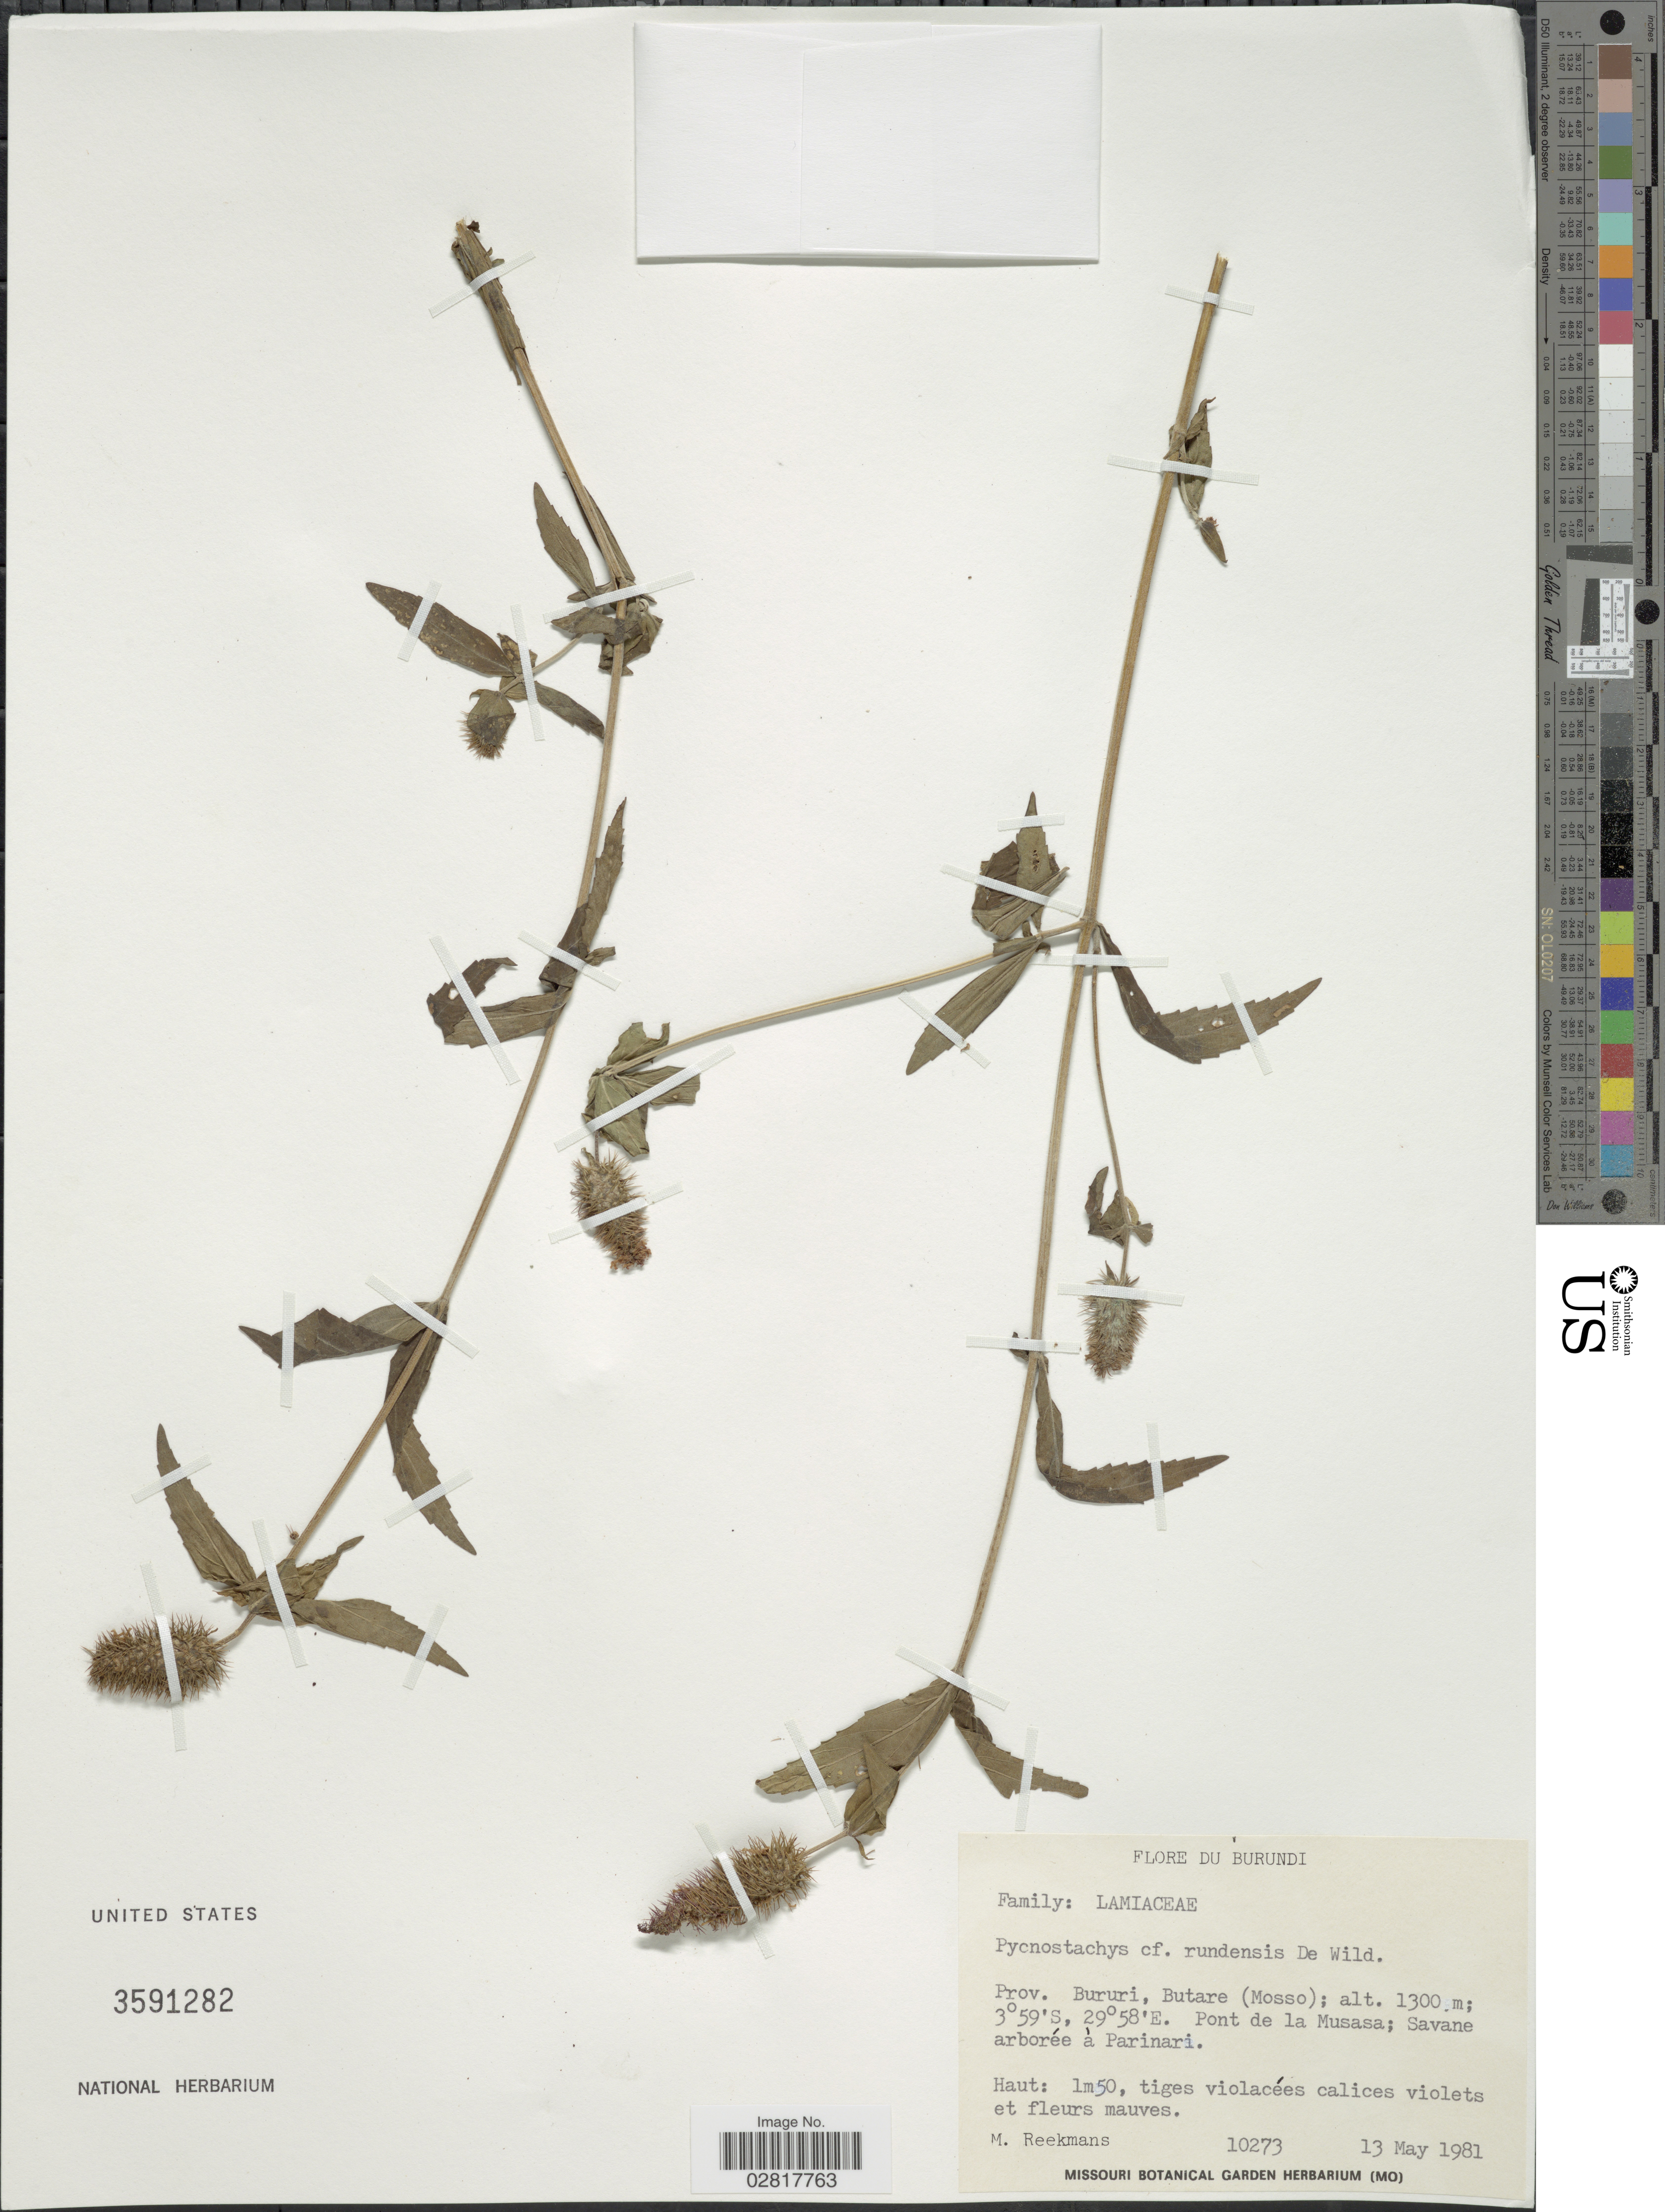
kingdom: Plantae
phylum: Tracheophyta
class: Magnoliopsida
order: Lamiales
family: Lamiaceae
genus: Pycnostachys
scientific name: Pycnostachys ruandensis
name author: De Wild.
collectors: M. Reekmans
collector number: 10273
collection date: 1981-05-13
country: Burundi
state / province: Bururi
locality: Butare (Mosso). Pont de la Musasa; Savane arborée à Parinari.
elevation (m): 1300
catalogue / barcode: US 3591282